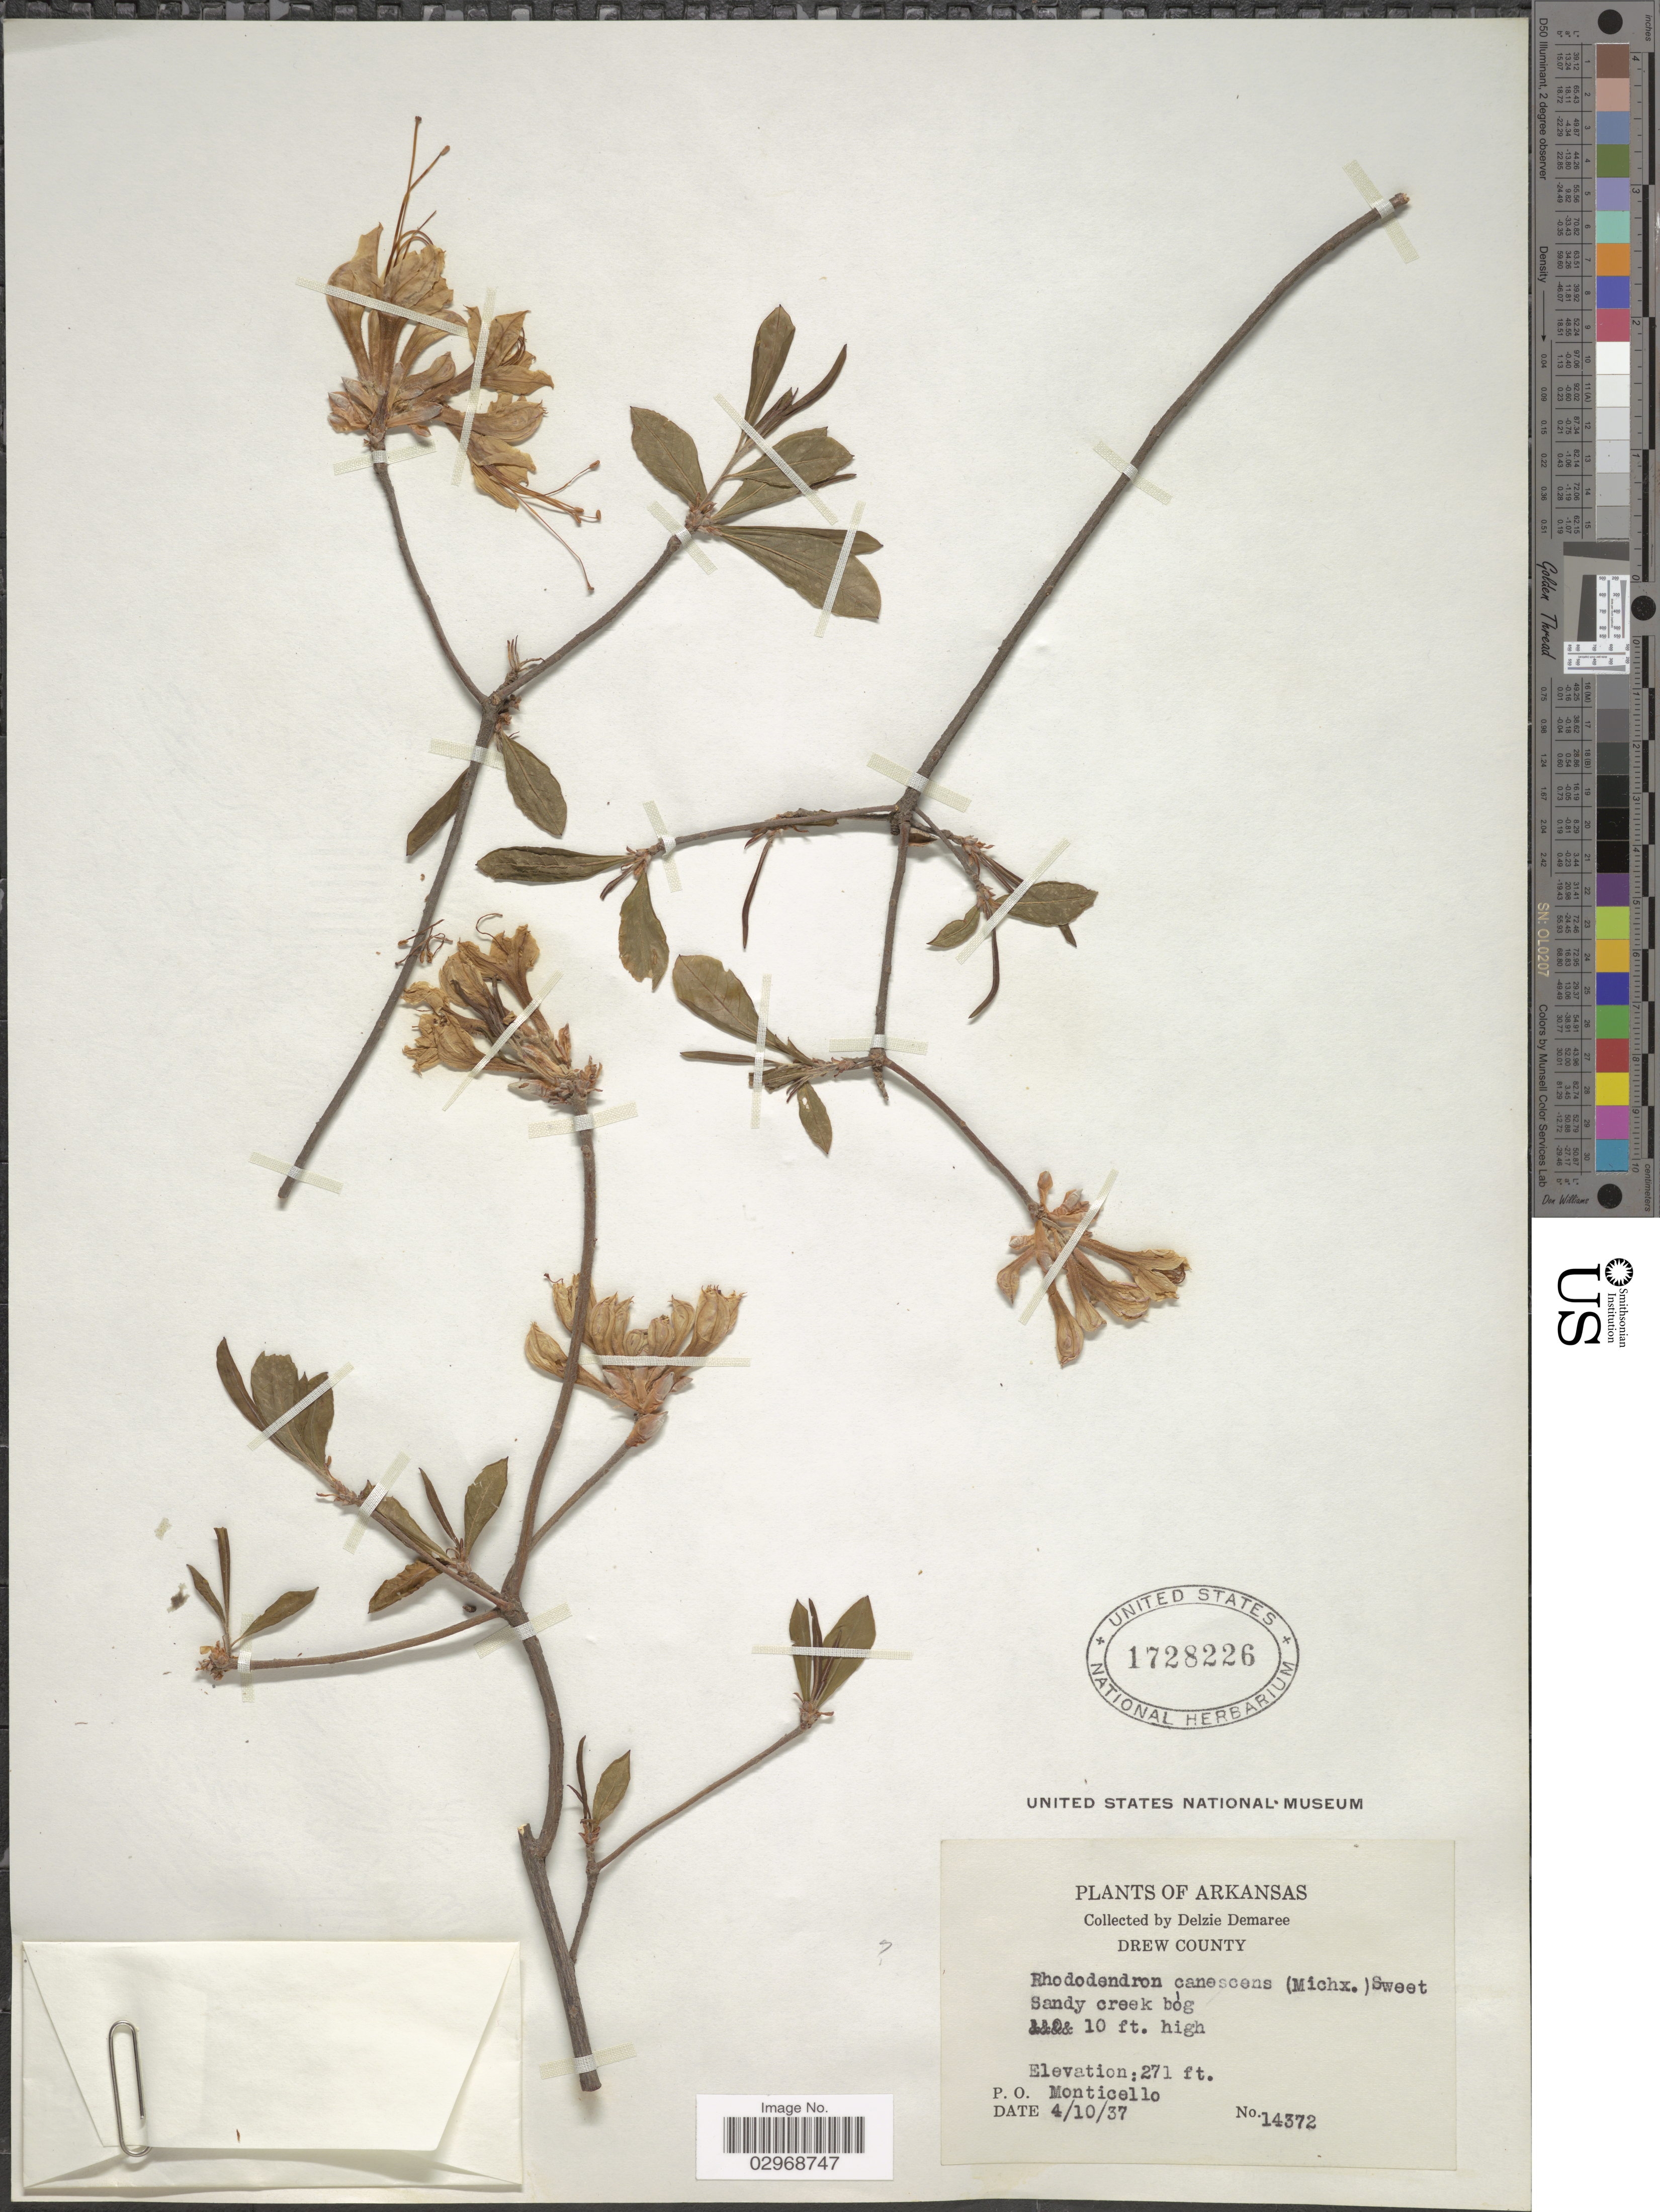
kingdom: Plantae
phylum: Tracheophyta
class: Magnoliopsida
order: Ericales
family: Ericaceae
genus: Rhododendron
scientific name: Rhododendron sp.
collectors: D. Demaree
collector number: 14372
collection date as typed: Transcribed d/m/y: 10/4/37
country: United States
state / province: Arkansas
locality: Drew County, P.O. Monticello.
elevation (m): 83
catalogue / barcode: US 1728226